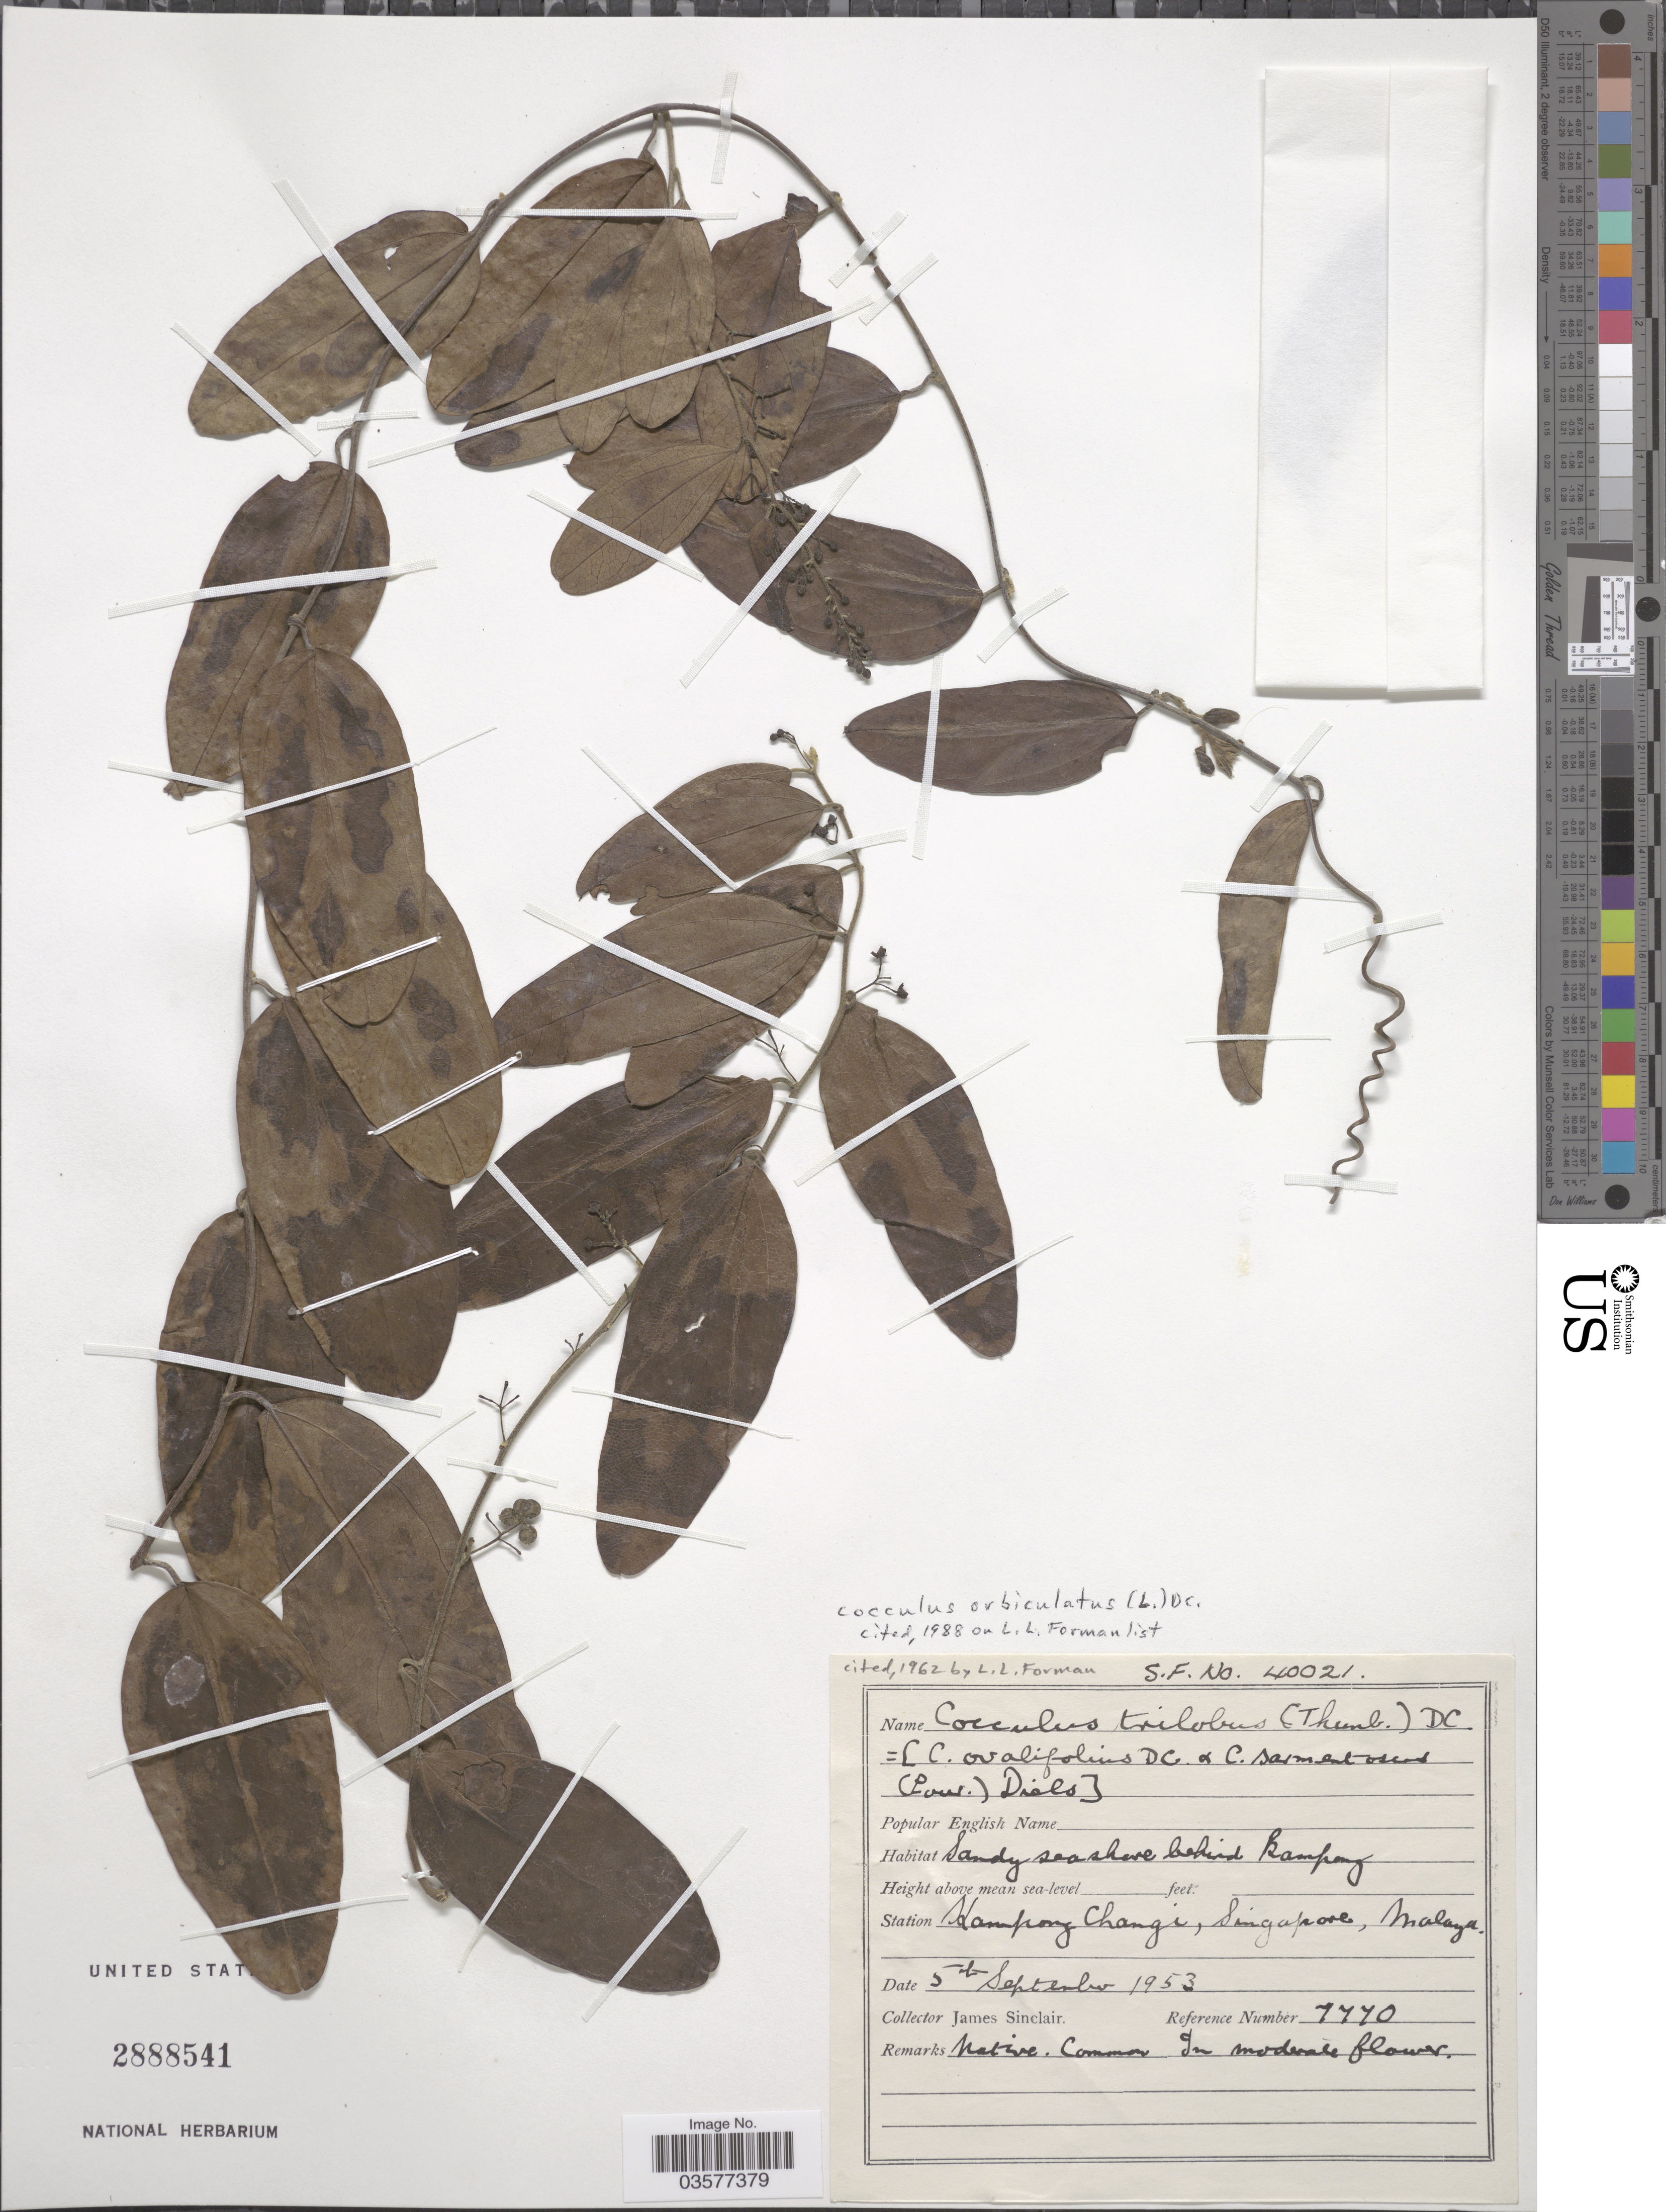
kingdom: Plantae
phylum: Tracheophyta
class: Magnoliopsida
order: Ranunculales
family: Menispermaceae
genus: Cocculus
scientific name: Cocculus orbiculatus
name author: (L.) DC.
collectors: J. Sinclair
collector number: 7770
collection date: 1953-09-05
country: Singapore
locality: Station Kampong Changi, Malaya.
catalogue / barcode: US 2888541